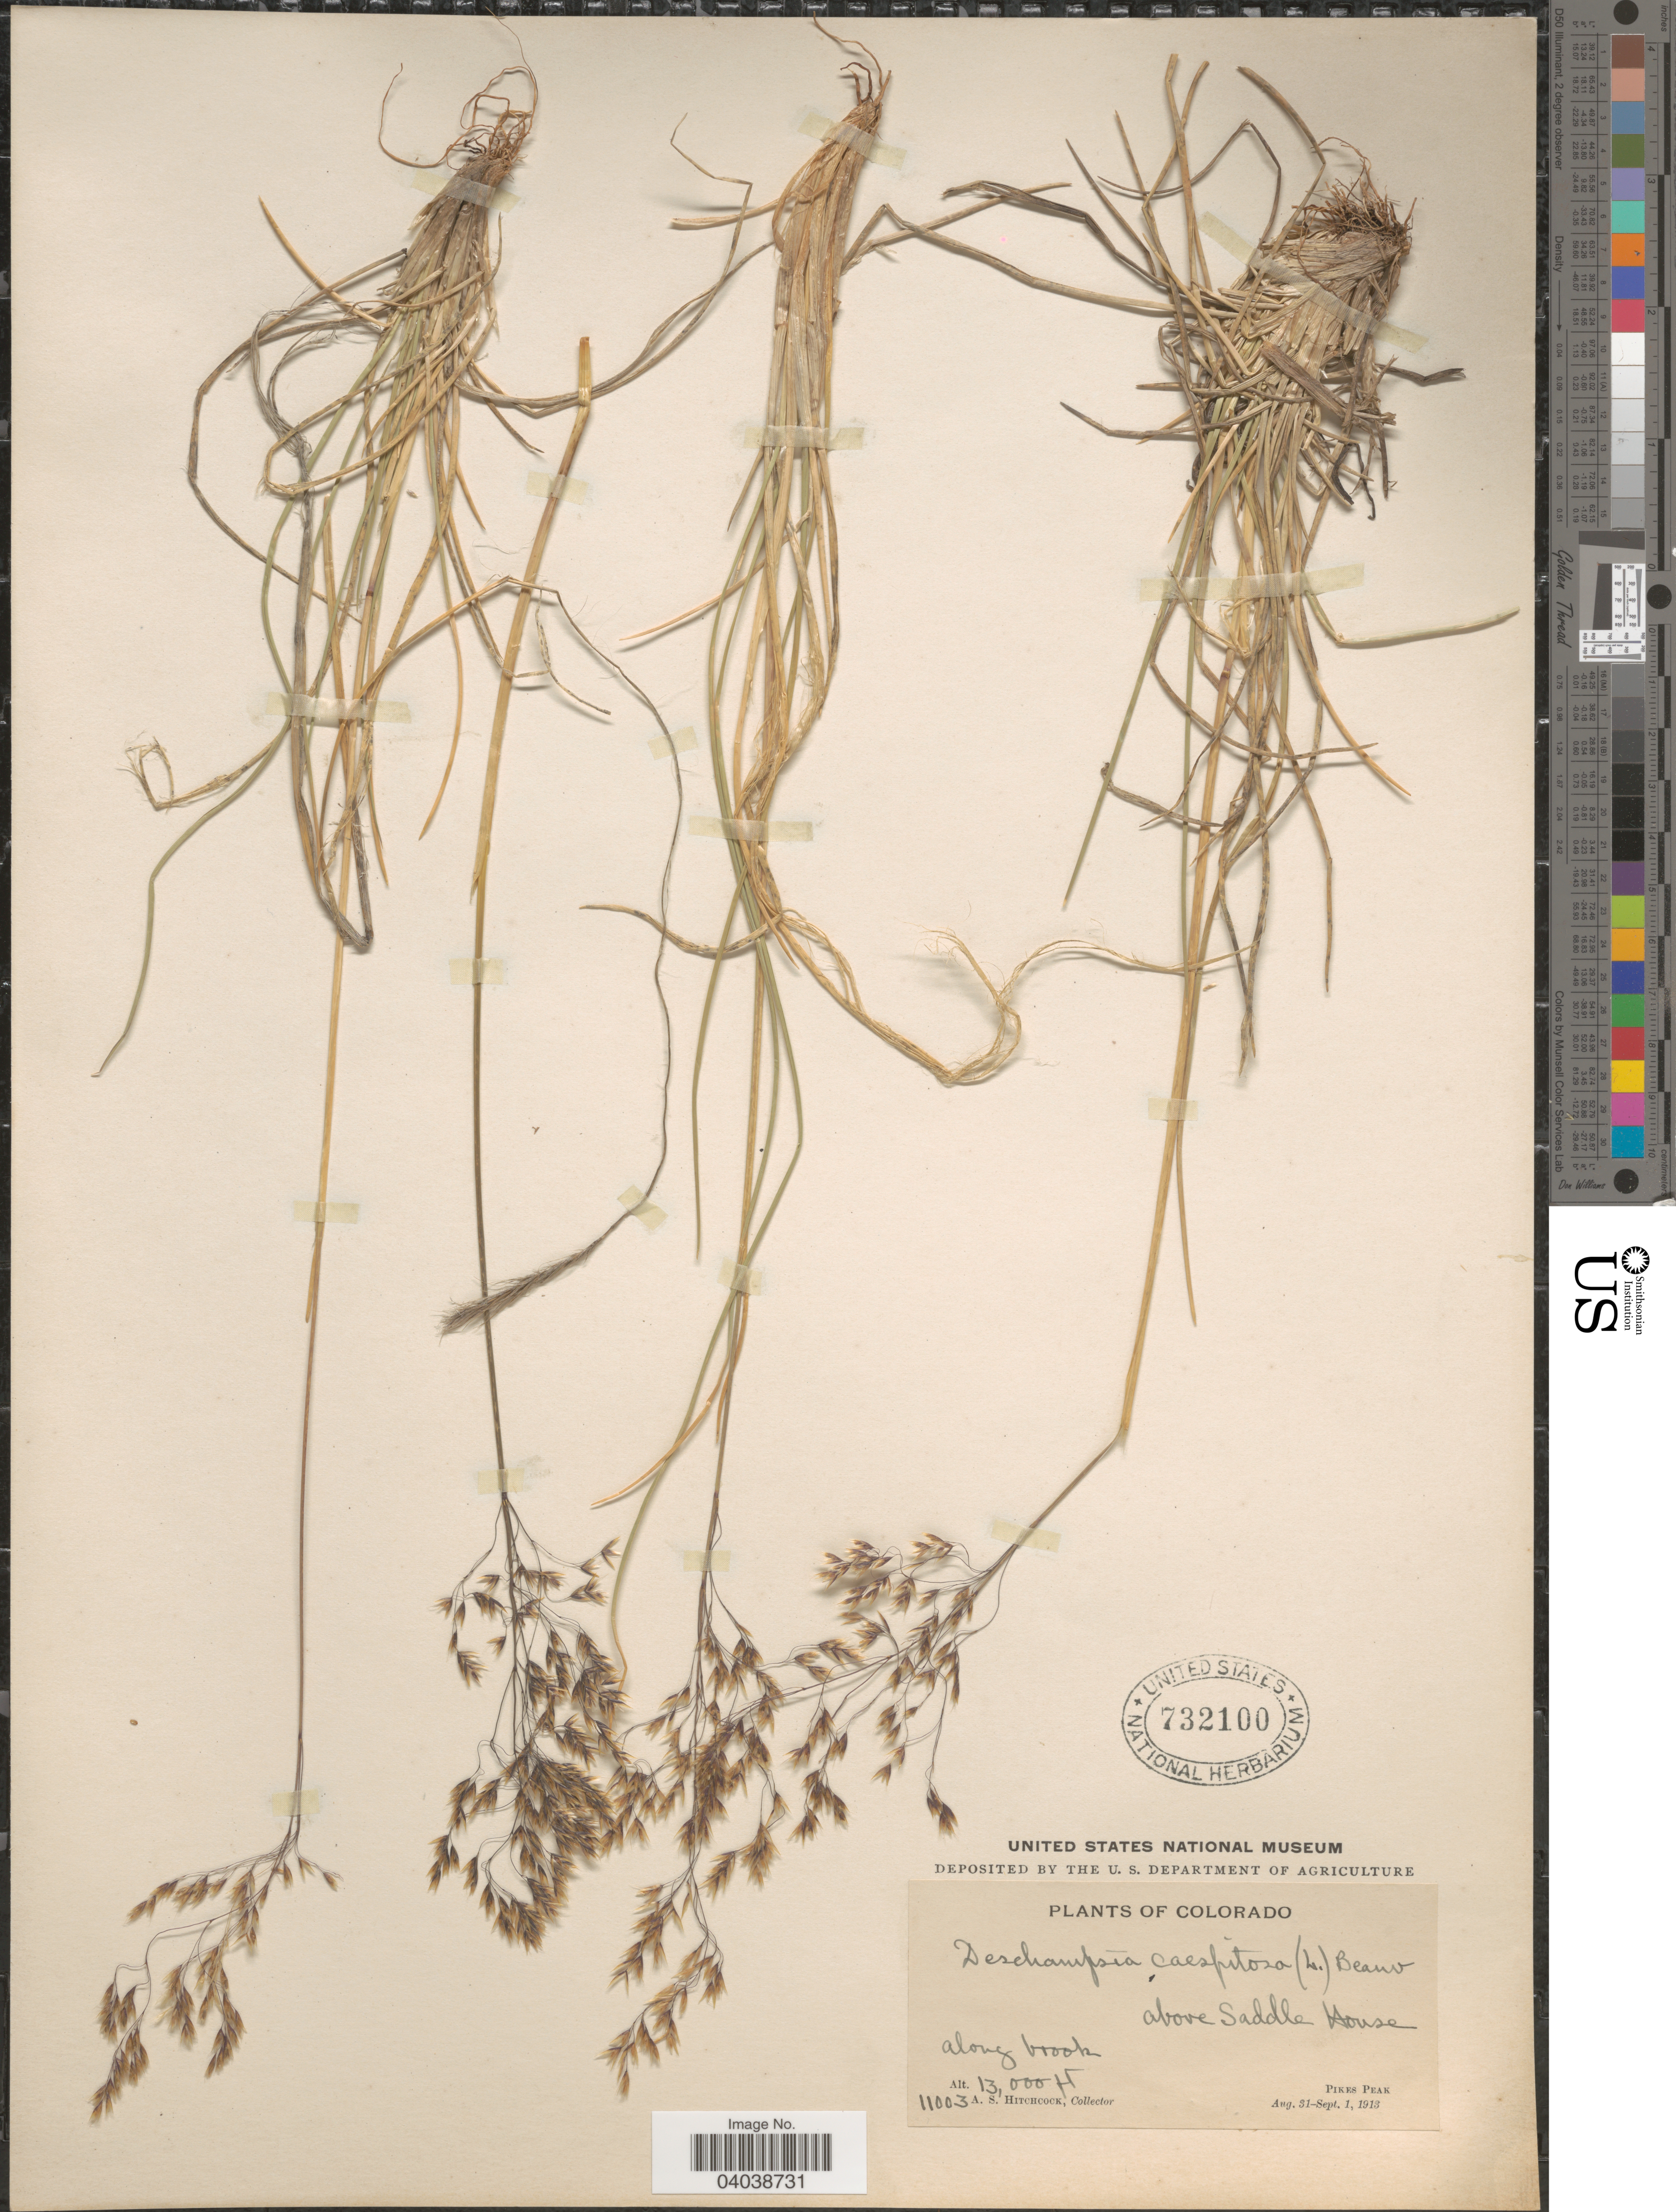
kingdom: Plantae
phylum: Tracheophyta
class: Liliopsida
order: Poales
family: Poaceae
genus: Deschampsia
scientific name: Deschampsia cespitosa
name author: (L.) P. Beauv.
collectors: A. S. Hitchcock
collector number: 11003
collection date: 1913-08-31/1913-09-01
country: United States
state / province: Colorado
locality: Above Saddle House. Pikes Peak.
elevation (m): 3962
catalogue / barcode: US 732100